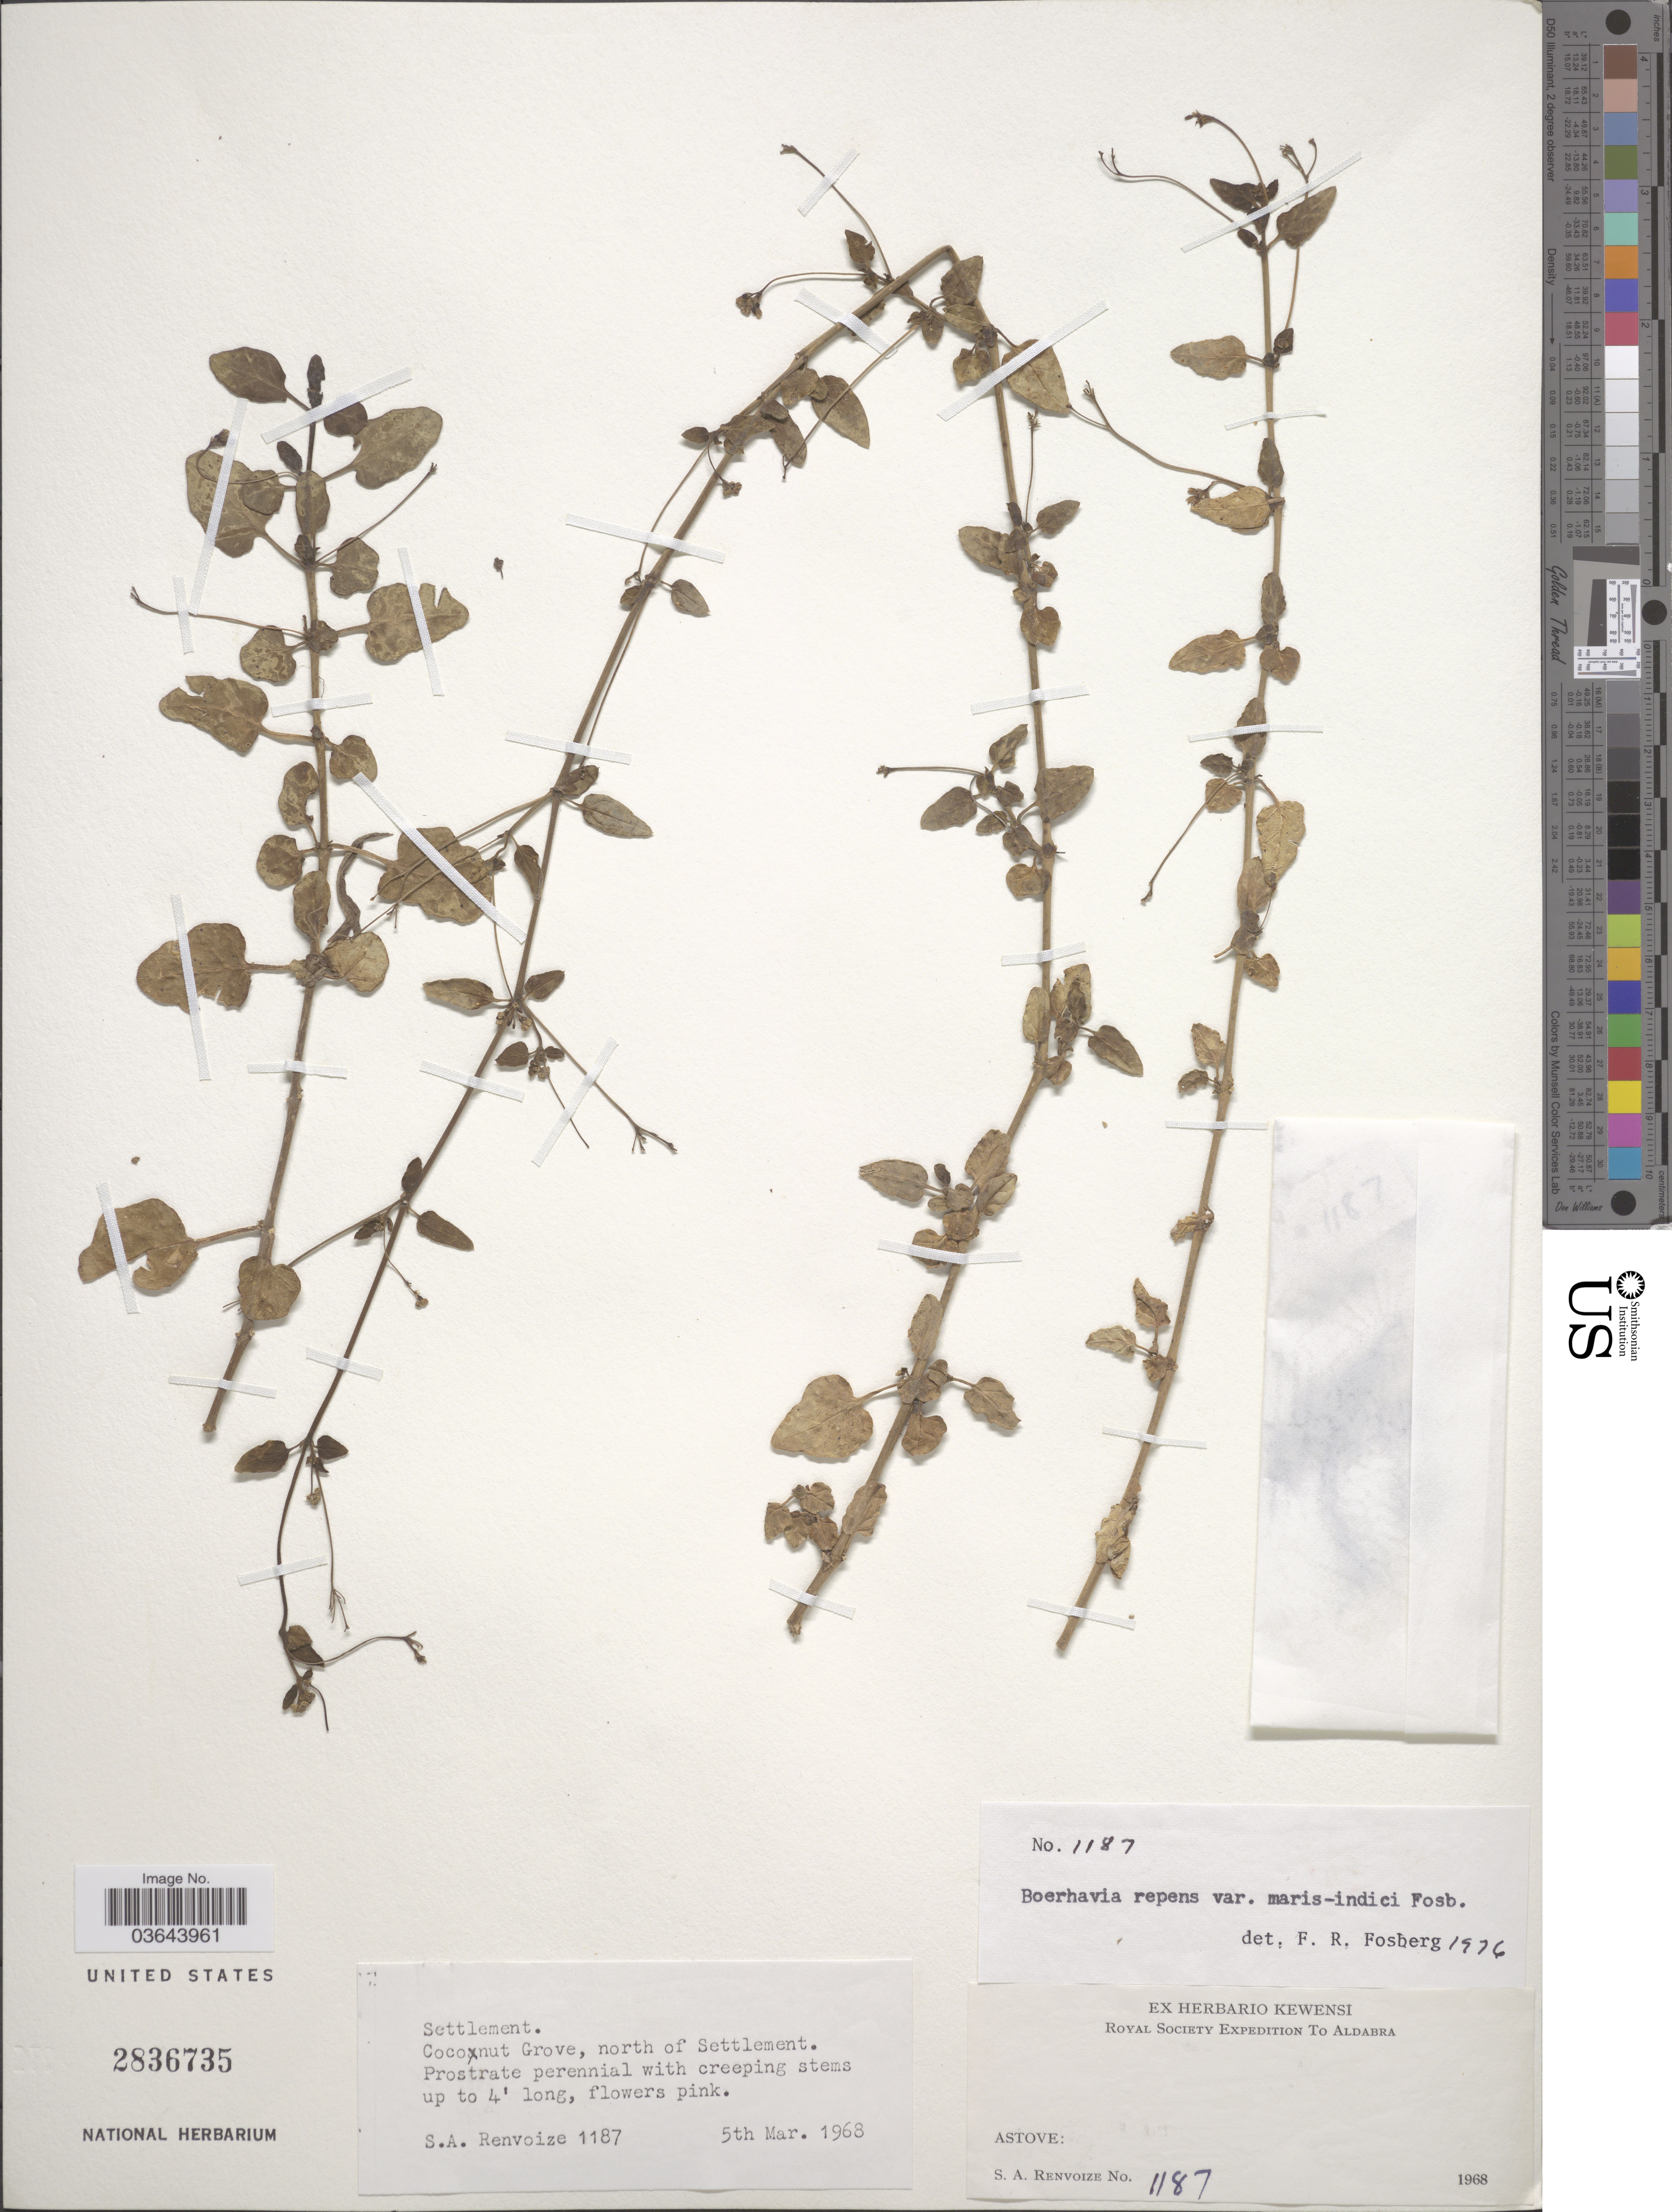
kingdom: Plantae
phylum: Tracheophyta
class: Magnoliopsida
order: Caryophyllales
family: Nyctaginaceae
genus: Boerhavia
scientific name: Boerhavia repens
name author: L.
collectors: S. A. Renvoize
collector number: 1187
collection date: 1968-03-05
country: Seychelles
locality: Aldabra. Astove. Settlement. Coconut Grove, north of Settlement.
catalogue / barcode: US 2836735